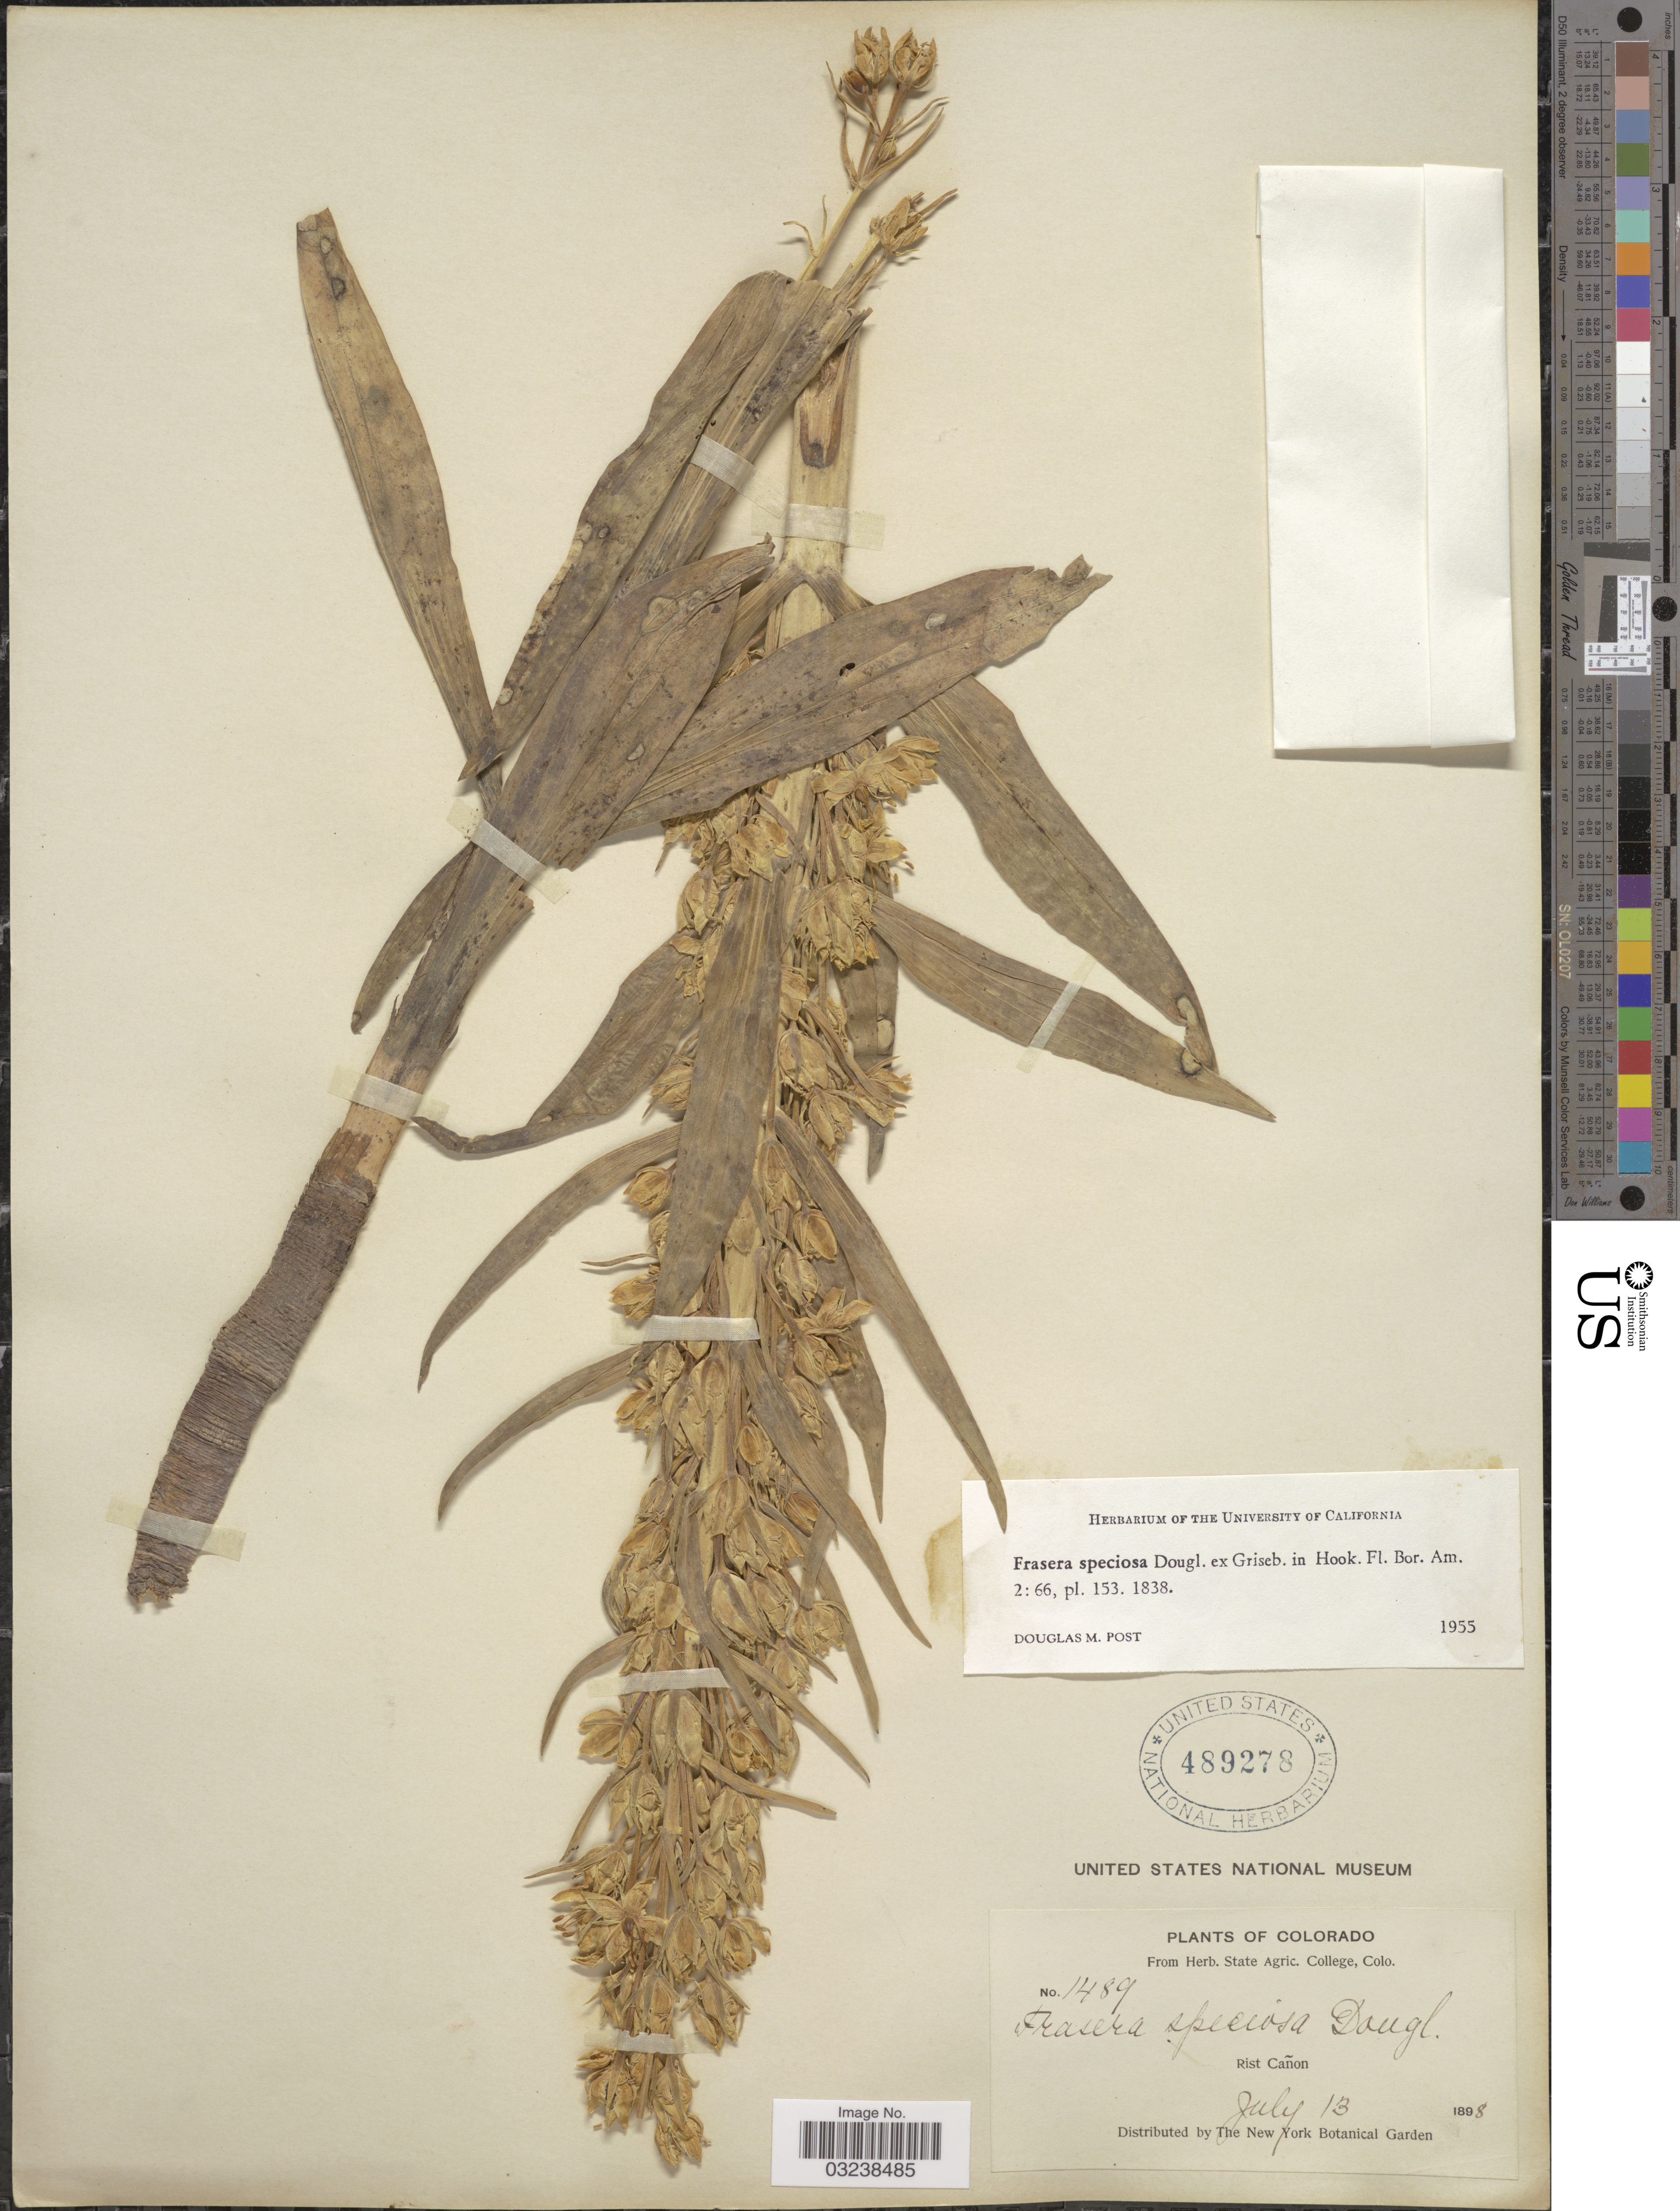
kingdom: Plantae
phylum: Tracheophyta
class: Magnoliopsida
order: Gentianales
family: Gentianaceae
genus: Swertia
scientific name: Swertia radiata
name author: (Kellogg) Kuntze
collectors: New York Botanical Garden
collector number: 1489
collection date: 1898-07-13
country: United States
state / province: Colorado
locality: Rist Cañon.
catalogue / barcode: US 489278